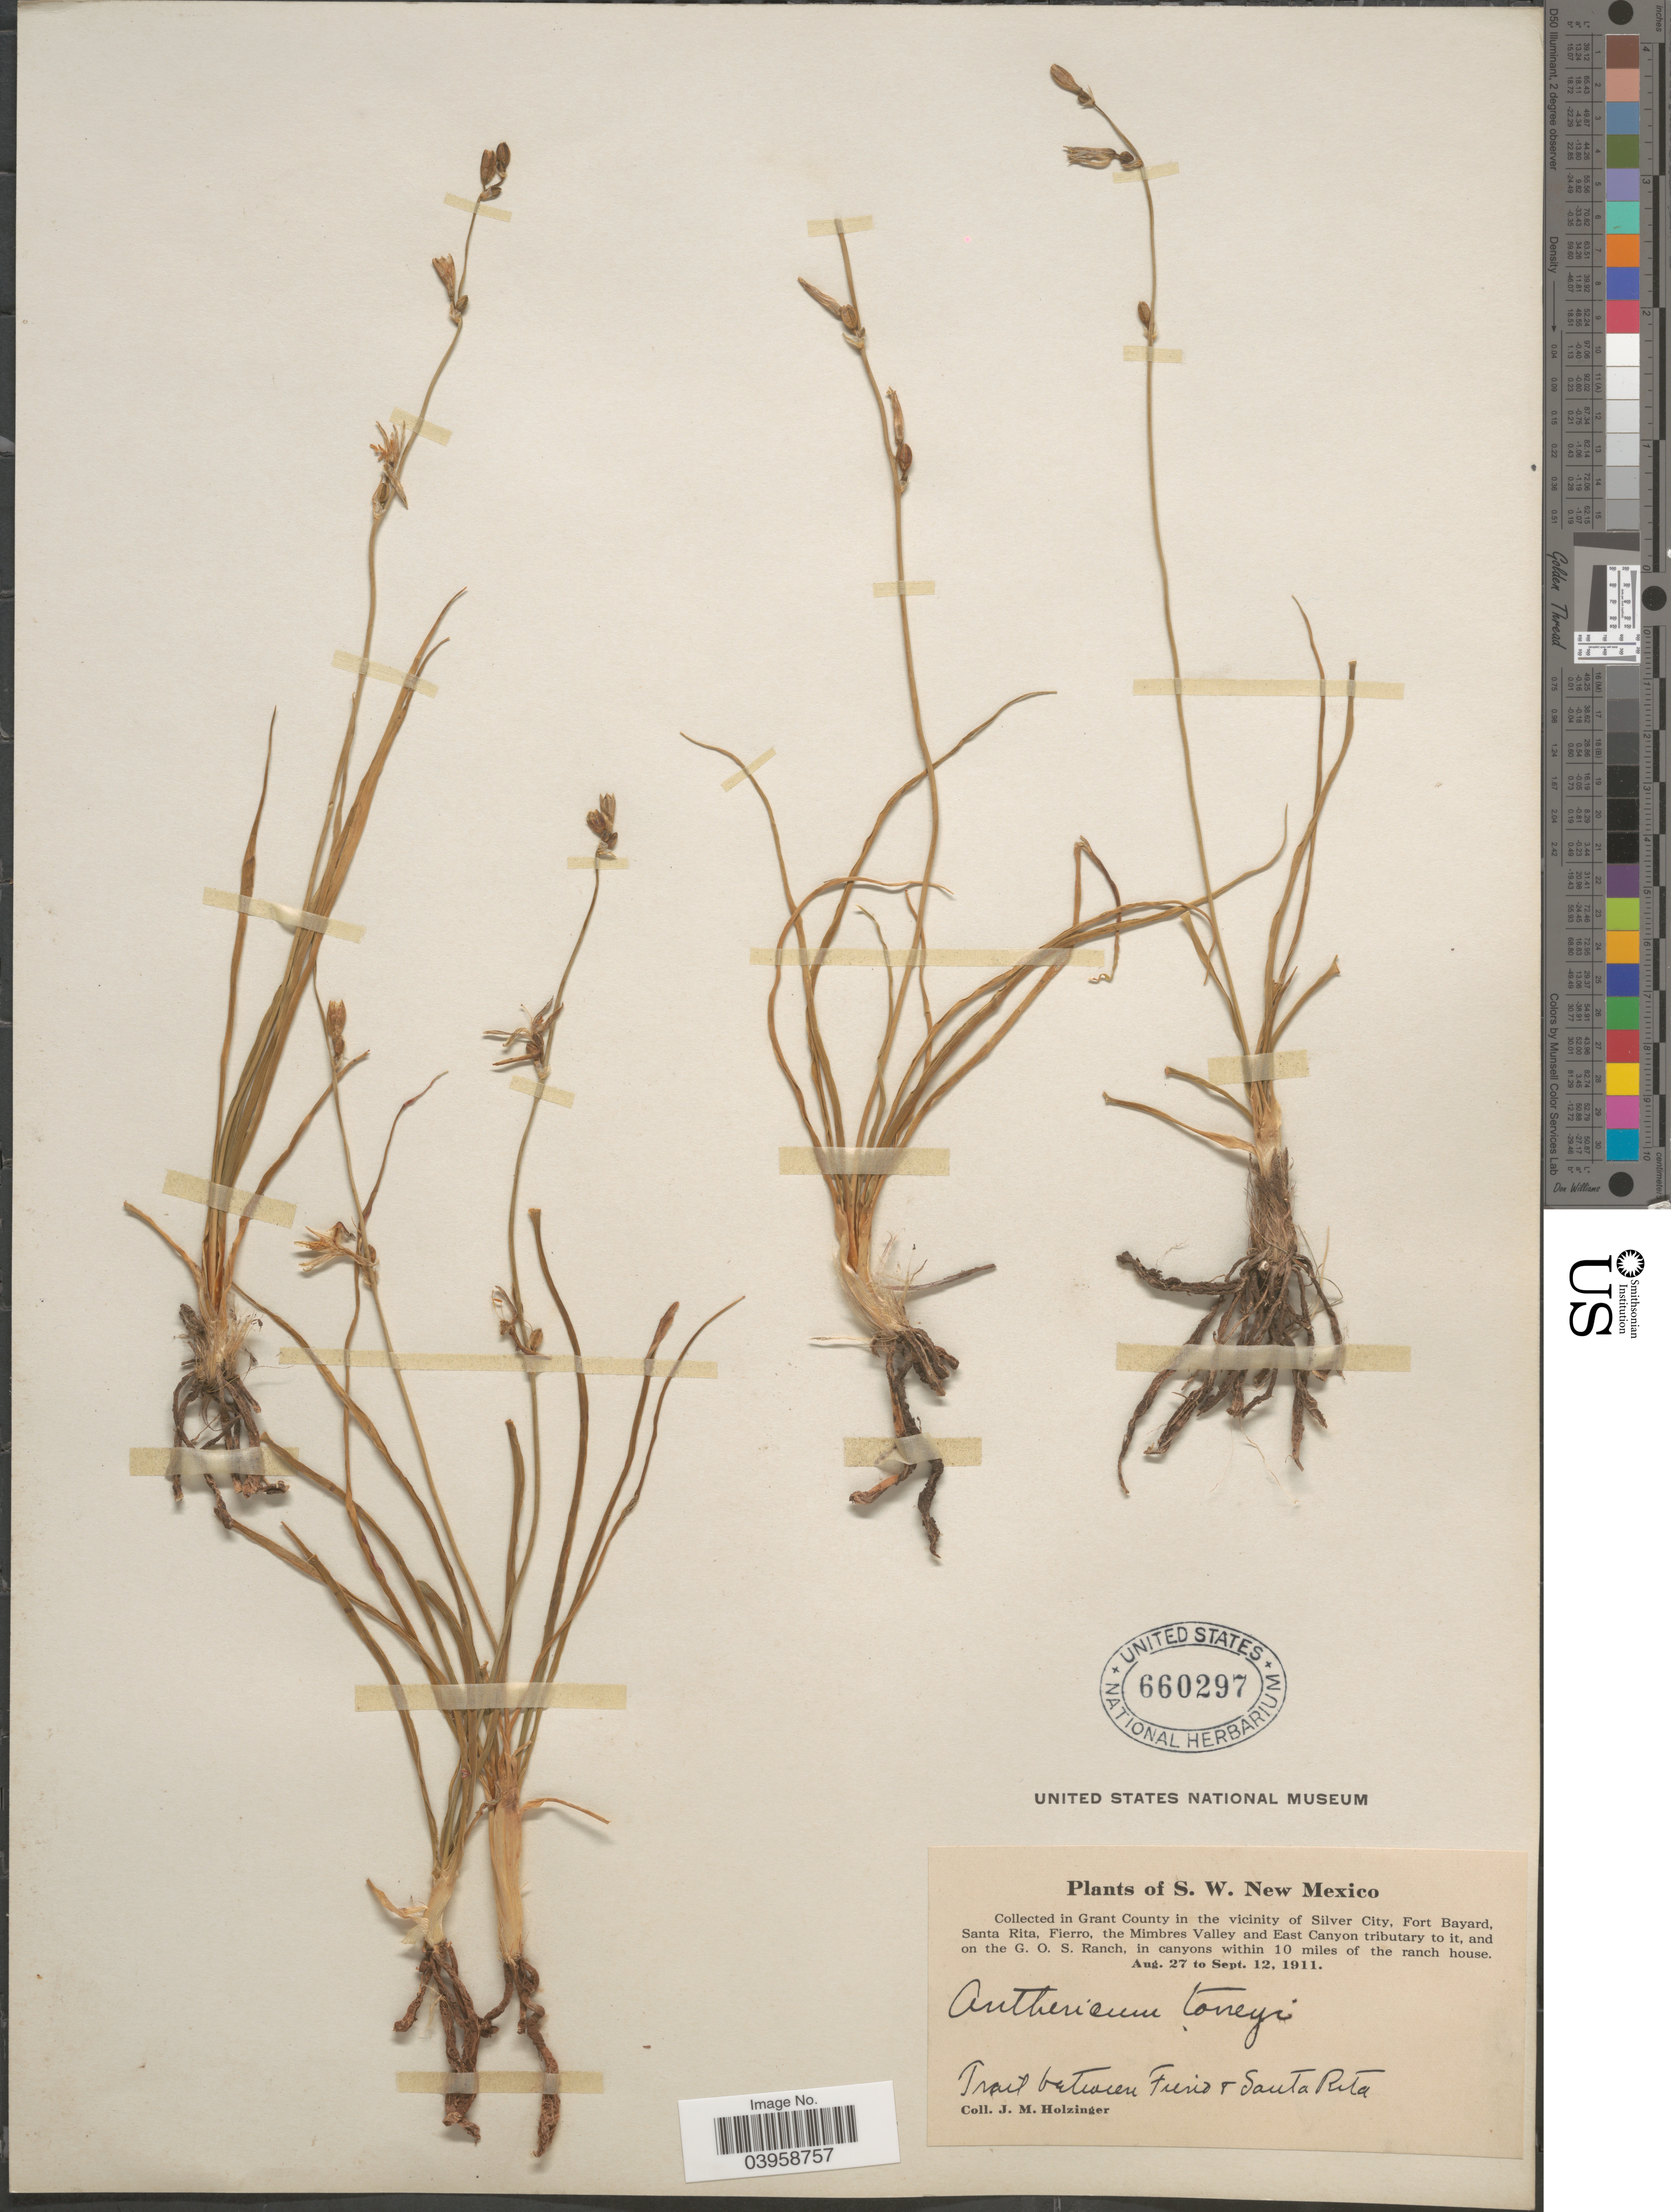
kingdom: Plantae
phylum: Tracheophyta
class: Liliopsida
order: Asparagales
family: Asparagaceae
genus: Anthericum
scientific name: Anthericum torreyi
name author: Baker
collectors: J. M. Holzinger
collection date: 1911-08-27/1911-09-12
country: United States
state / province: New Mexico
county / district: Grant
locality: Trail between Fierro + Santa Rita, Grant County (in the vicinity of Silver City, Fort Bayard, Santa Rita, Fierro, the Mimbres Valley and East Canyon tributary to it, and on the G. O. S. Ranch, in canyons within 10 miles of the ranch house), S.W. New Mexico.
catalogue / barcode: US 660297